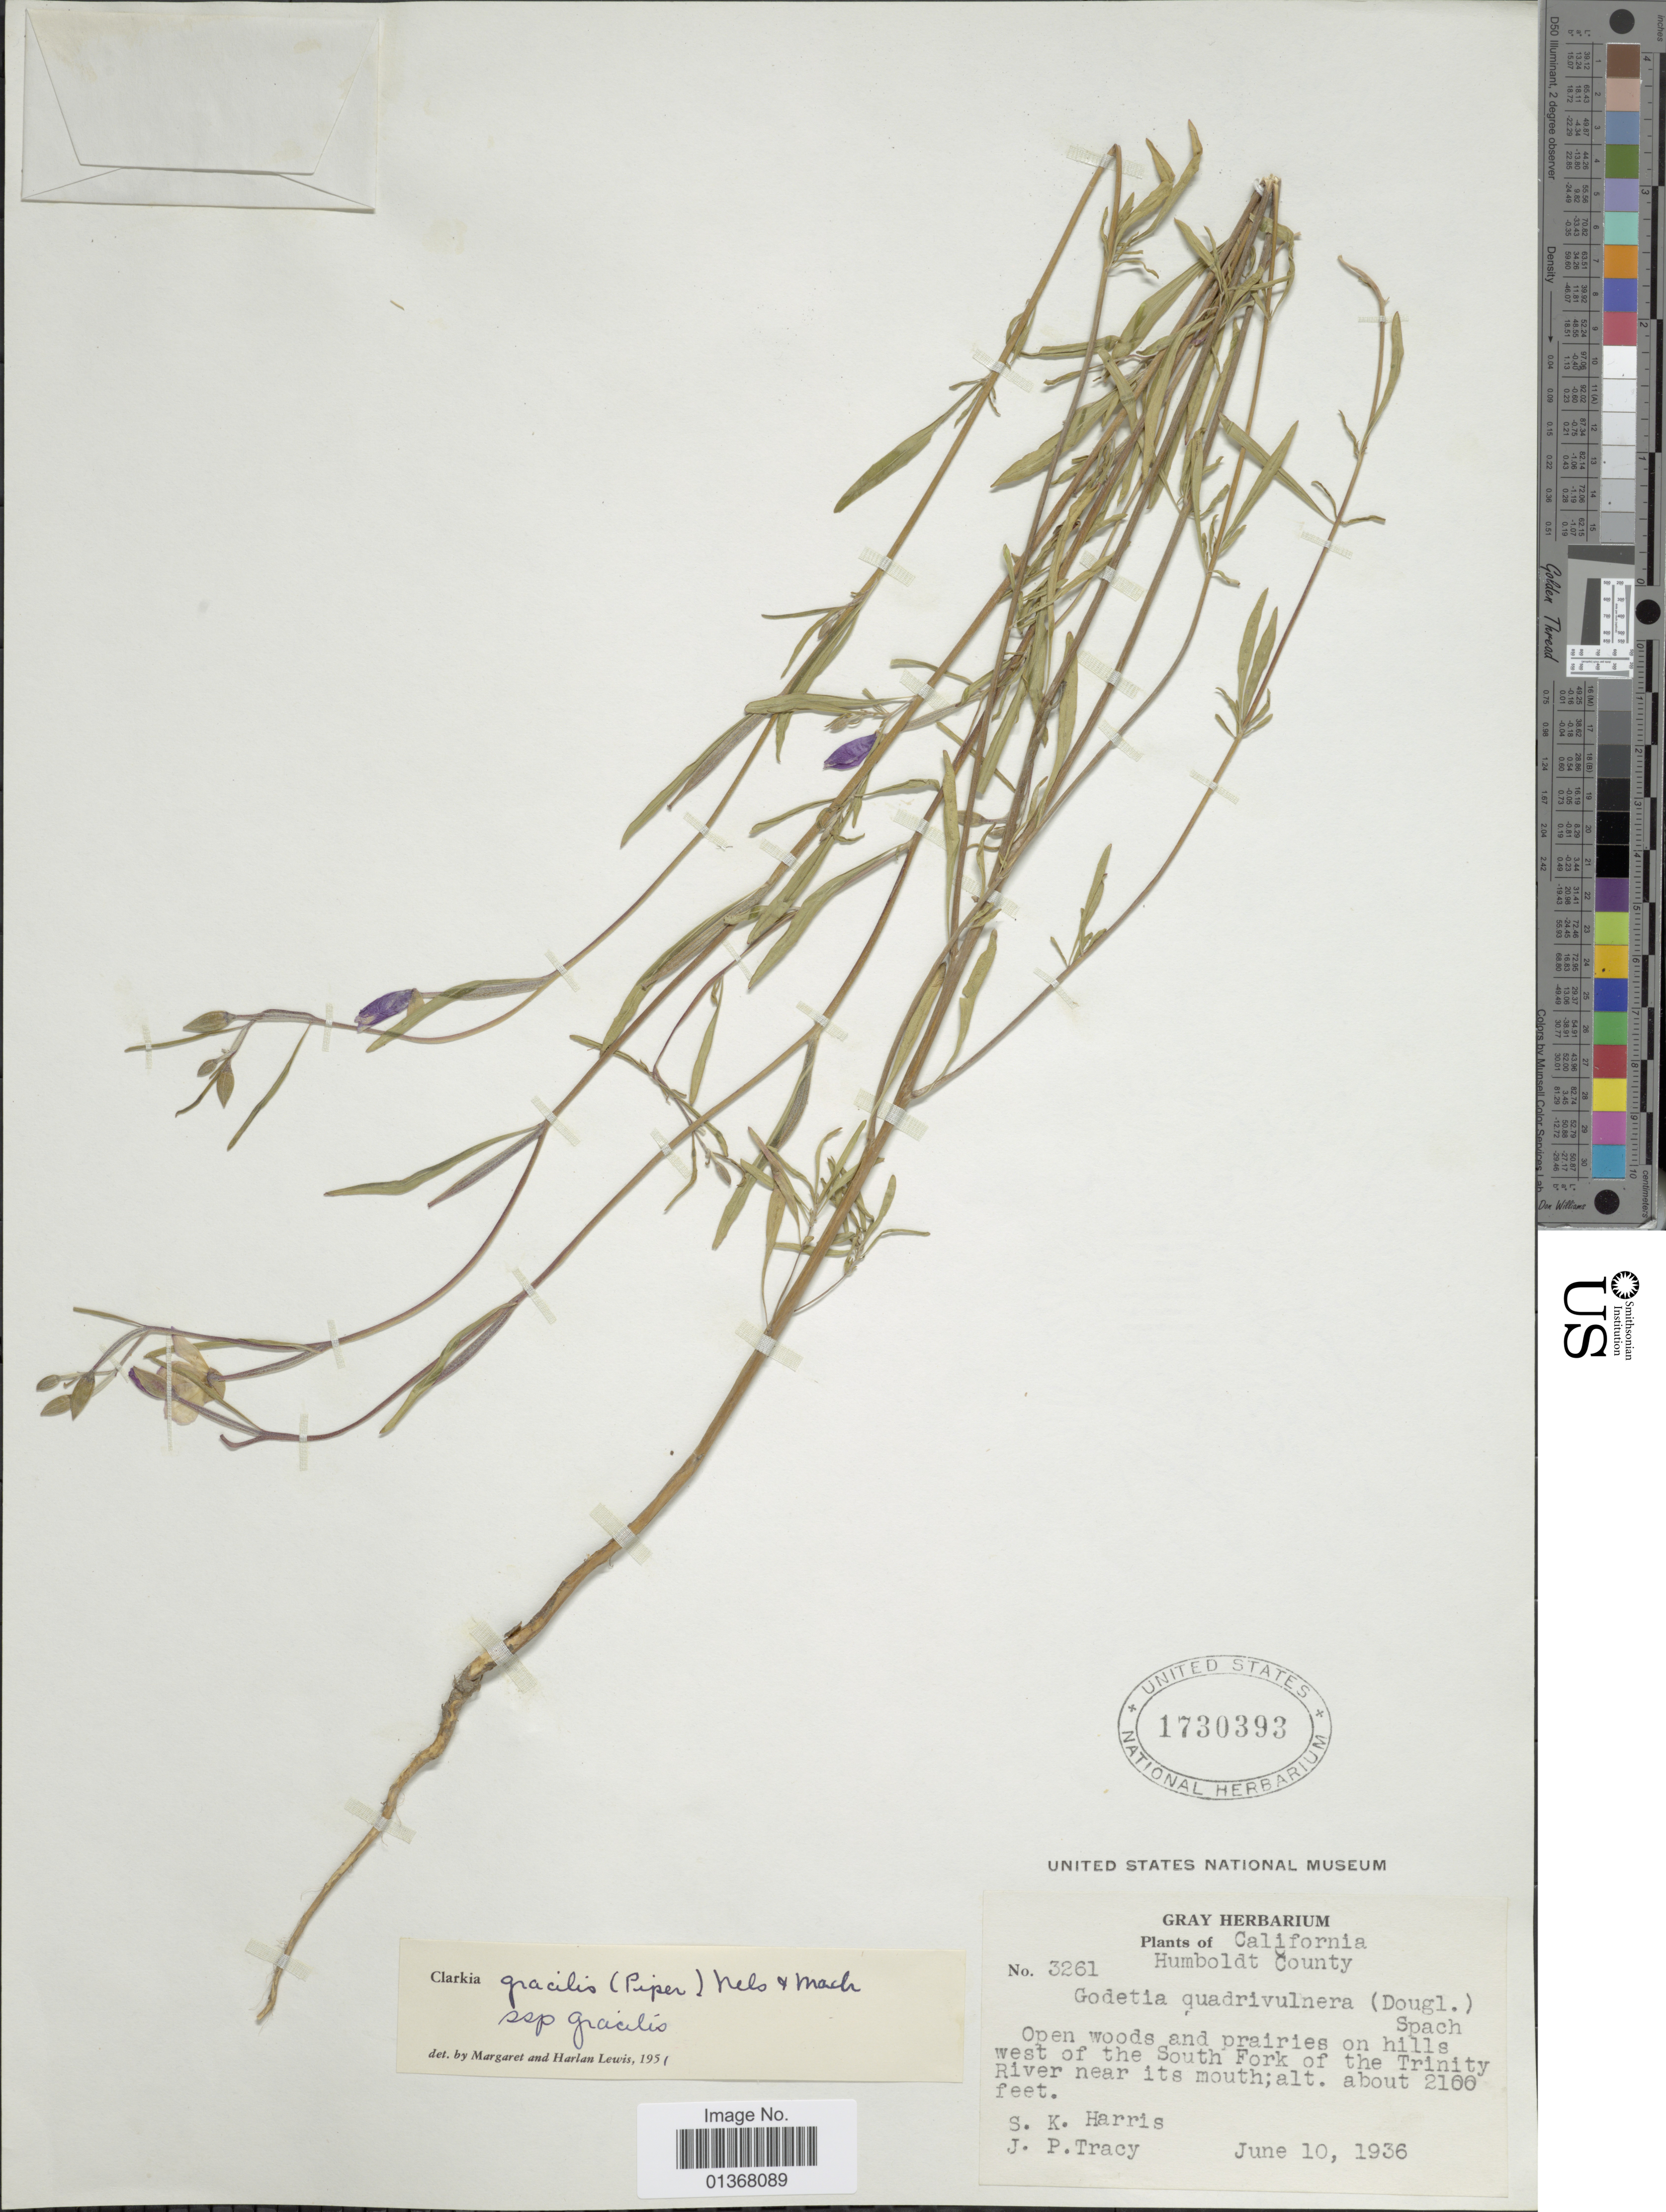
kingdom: Plantae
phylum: Tracheophyta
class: Magnoliopsida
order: Myrtales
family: Onagraceae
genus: Clarkia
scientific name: Clarkia gracilis subsp. gracilis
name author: (Piper) A. Nelson & J.F. Macbr.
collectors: S. K. Harris & J. Tracy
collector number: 3261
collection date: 1936-06-10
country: United States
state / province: California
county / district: Humboldt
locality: Humboldt County, west of the South Fork of the Trinity River near its mouth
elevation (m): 640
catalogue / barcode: US 1730393